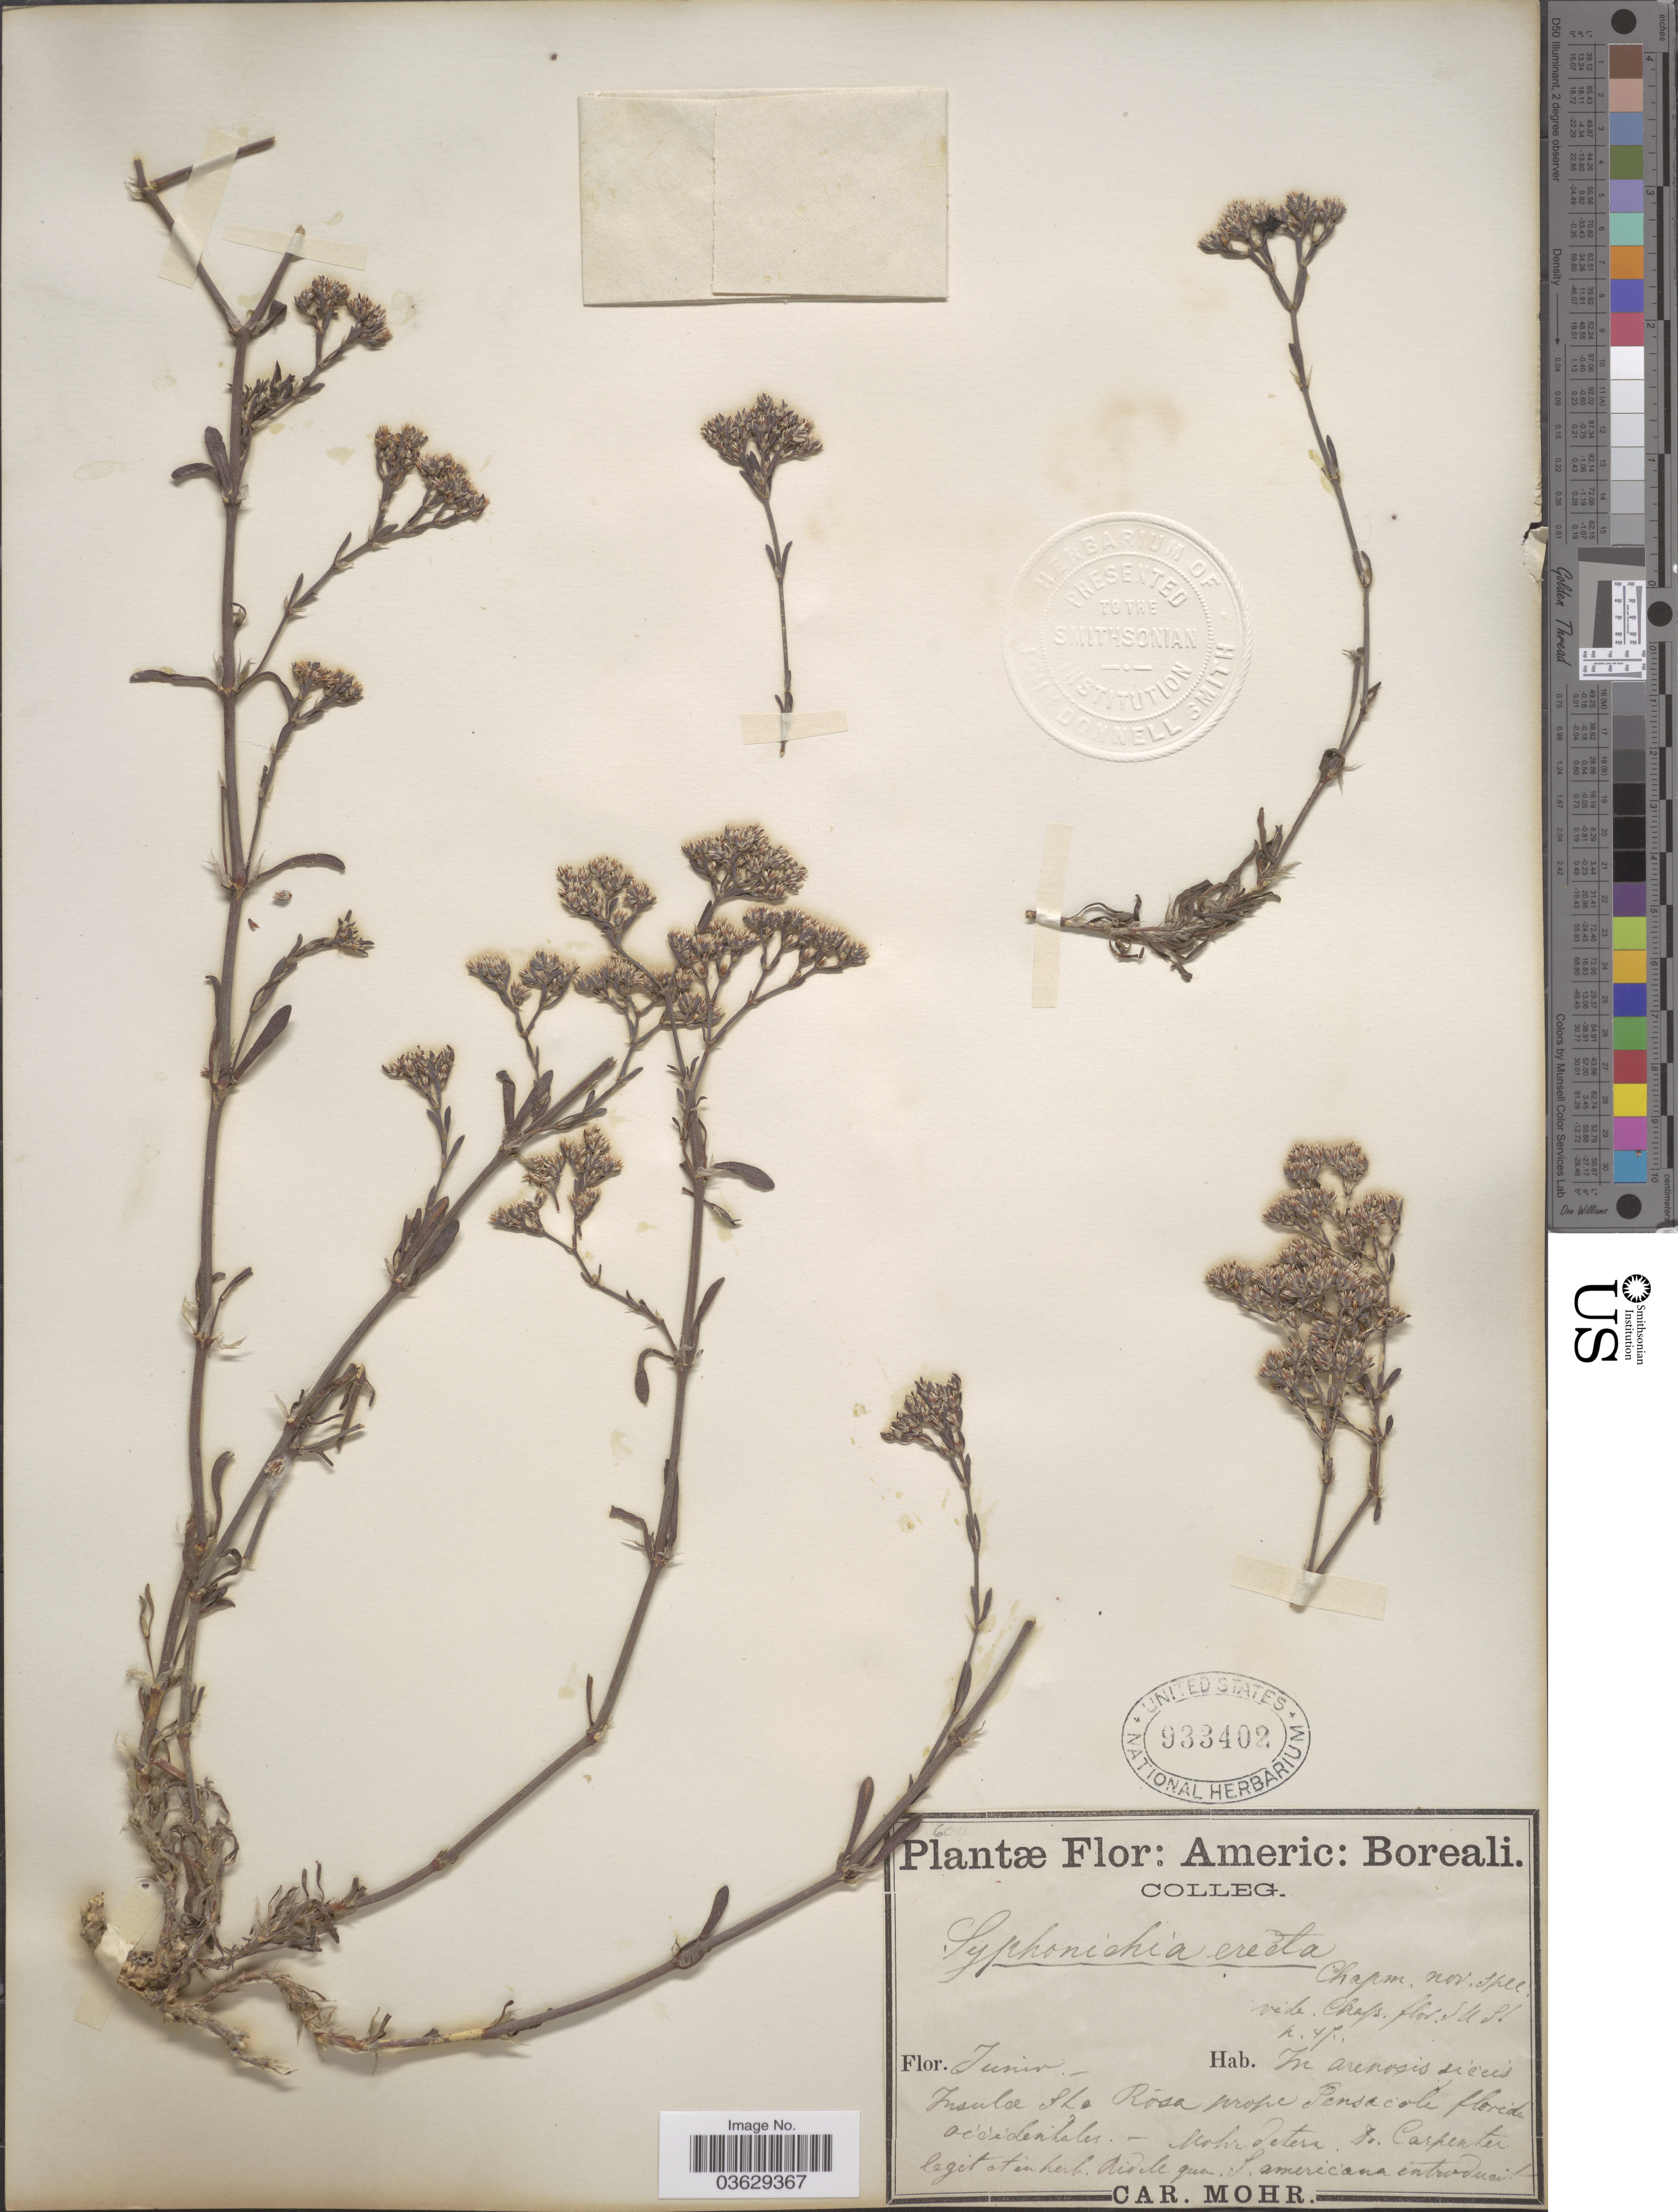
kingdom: Plantae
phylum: Tracheophyta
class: Magnoliopsida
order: Caryophyllales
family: Caryophyllaceae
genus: Paronychia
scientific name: Paronychia erecta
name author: (Chapm.) Shinners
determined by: Strong, Mark T., (BOT), Smithsonian Institution - National Museum of Natural History (UNITED STATES)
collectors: -. Carpenter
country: United States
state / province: Florida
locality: Americ: Boreali. In arenosis sicci Insula Sta Rosa prope Pensacola florida occidentales.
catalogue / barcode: US 933402